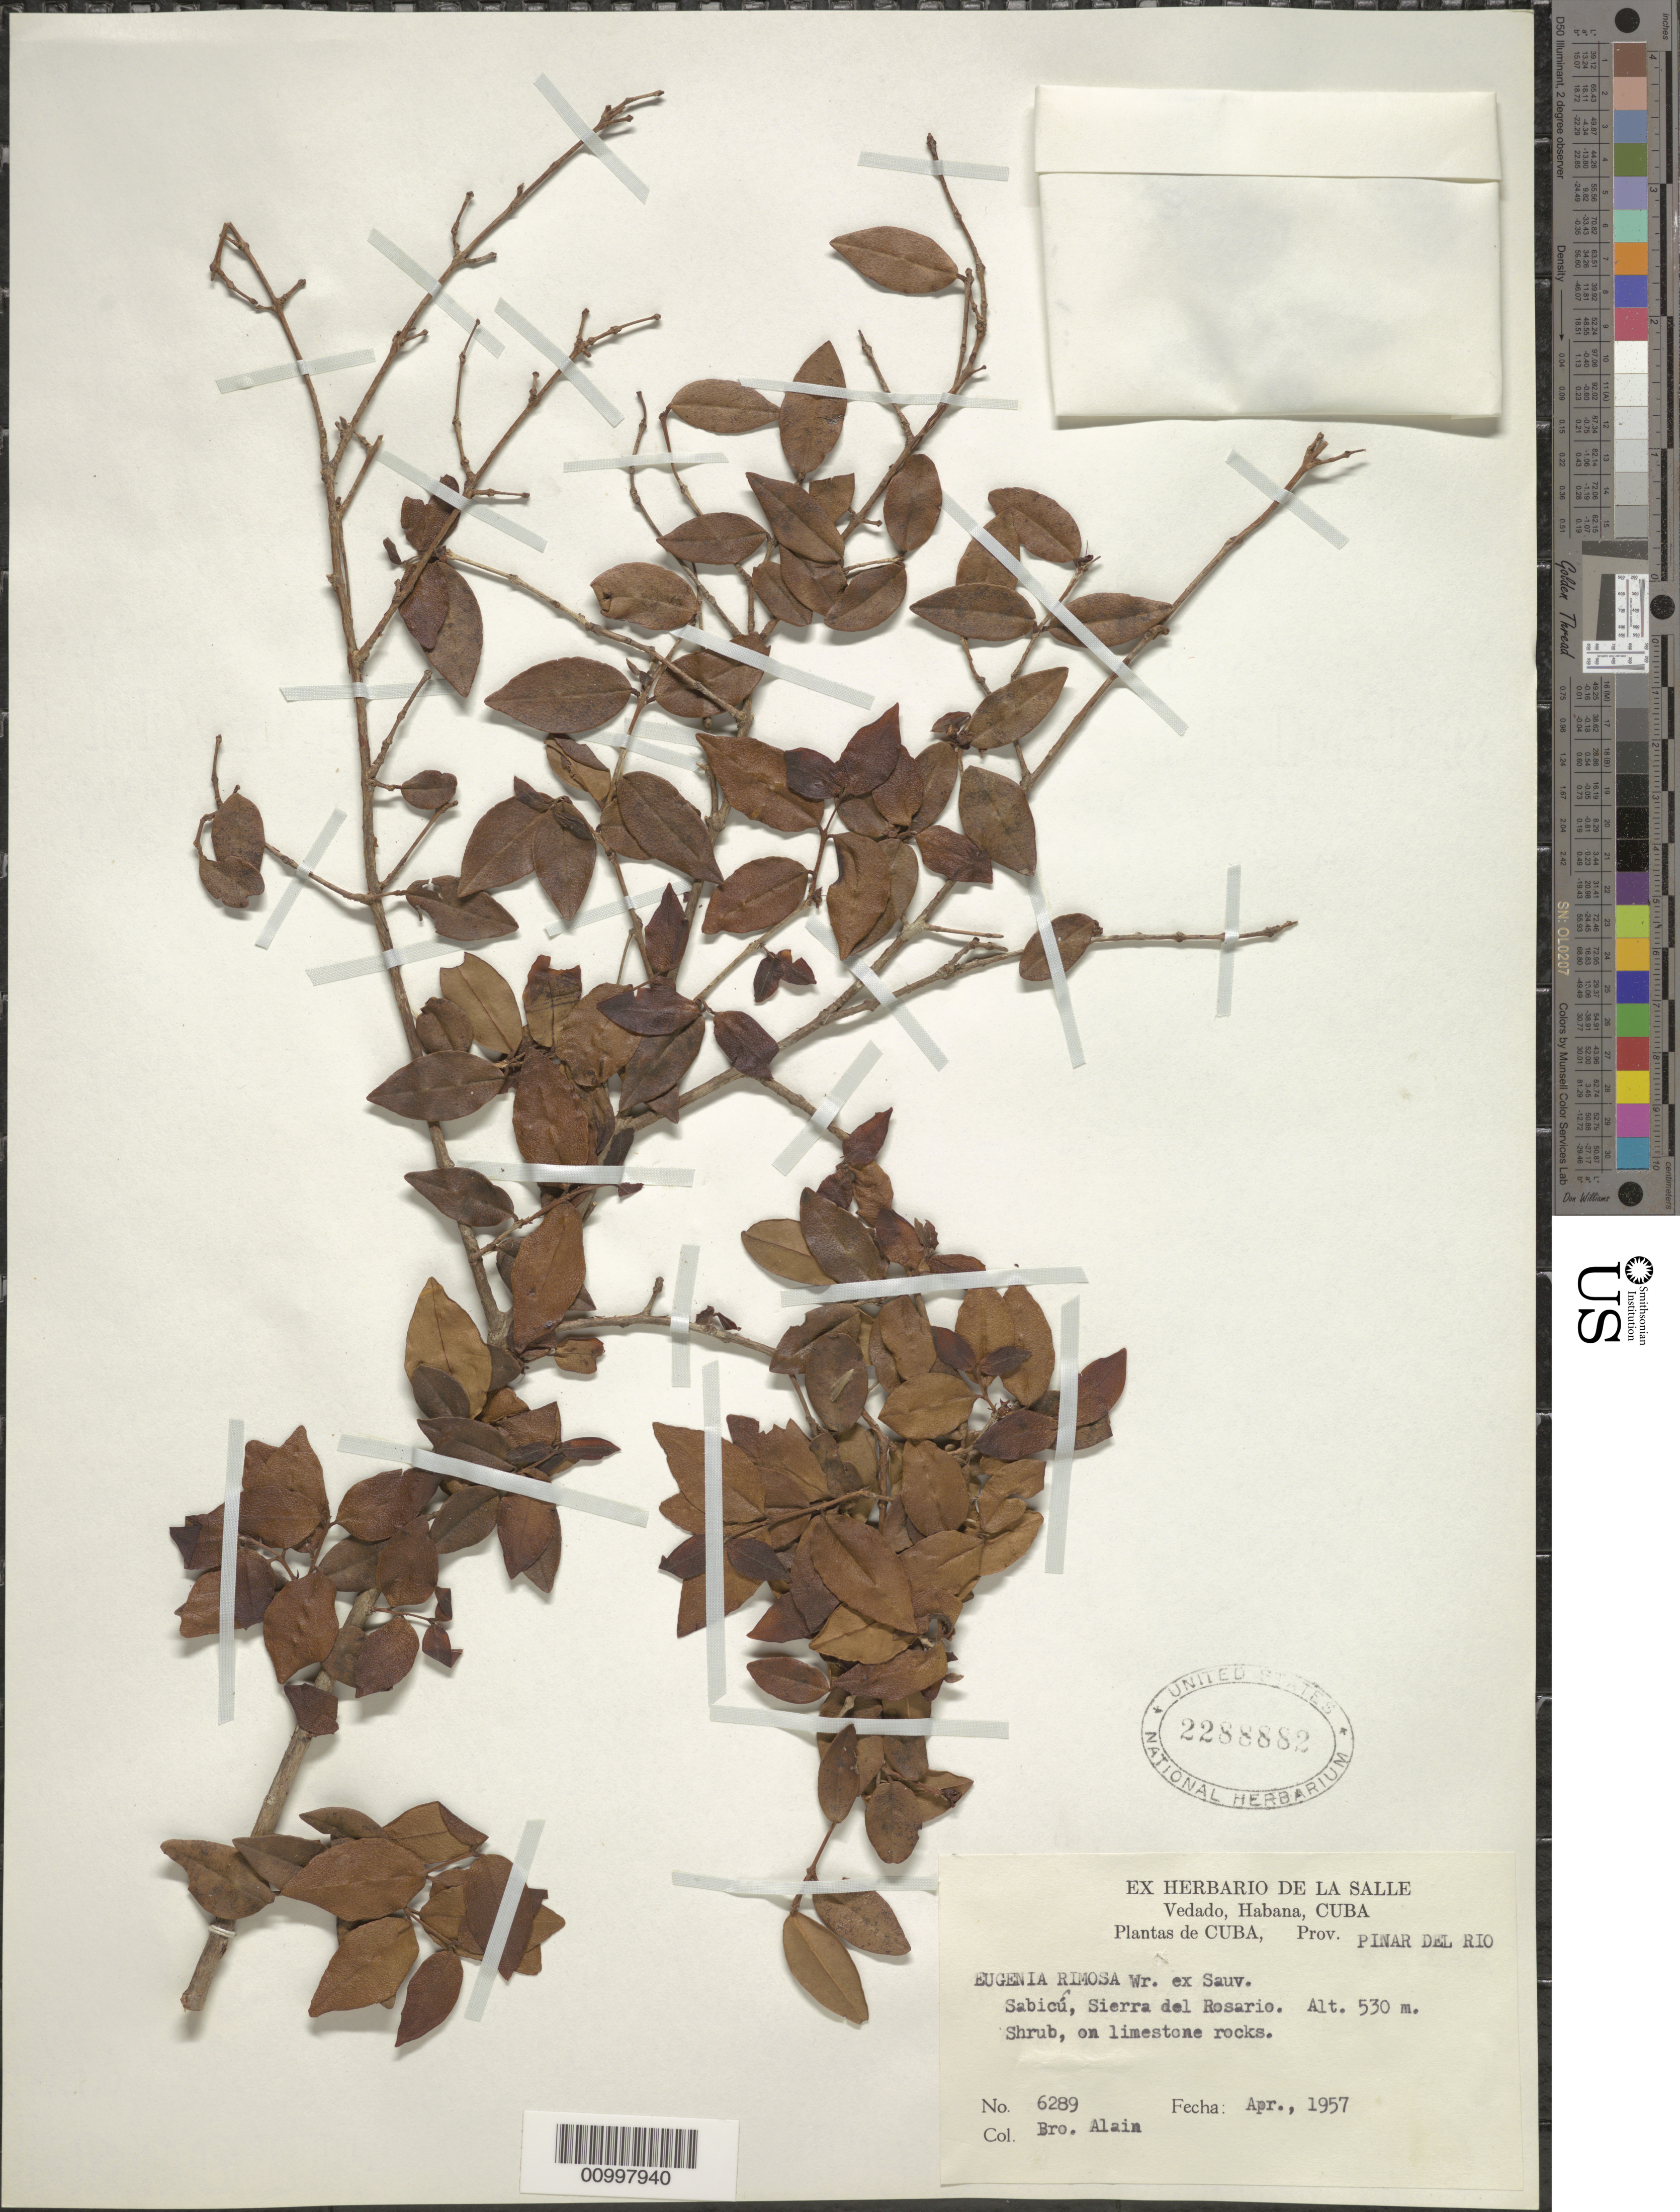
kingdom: Plantae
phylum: Tracheophyta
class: Magnoliopsida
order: Myrtales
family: Myrtaceae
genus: Eugenia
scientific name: Eugenia rimosa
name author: C. Wright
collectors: A. H. Liogier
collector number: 6289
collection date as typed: Apr 1957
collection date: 1957-04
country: Cuba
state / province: Pinar del Rio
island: Cuba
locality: Sabicu, Sierra del Rosario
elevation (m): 530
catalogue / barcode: US 2288882